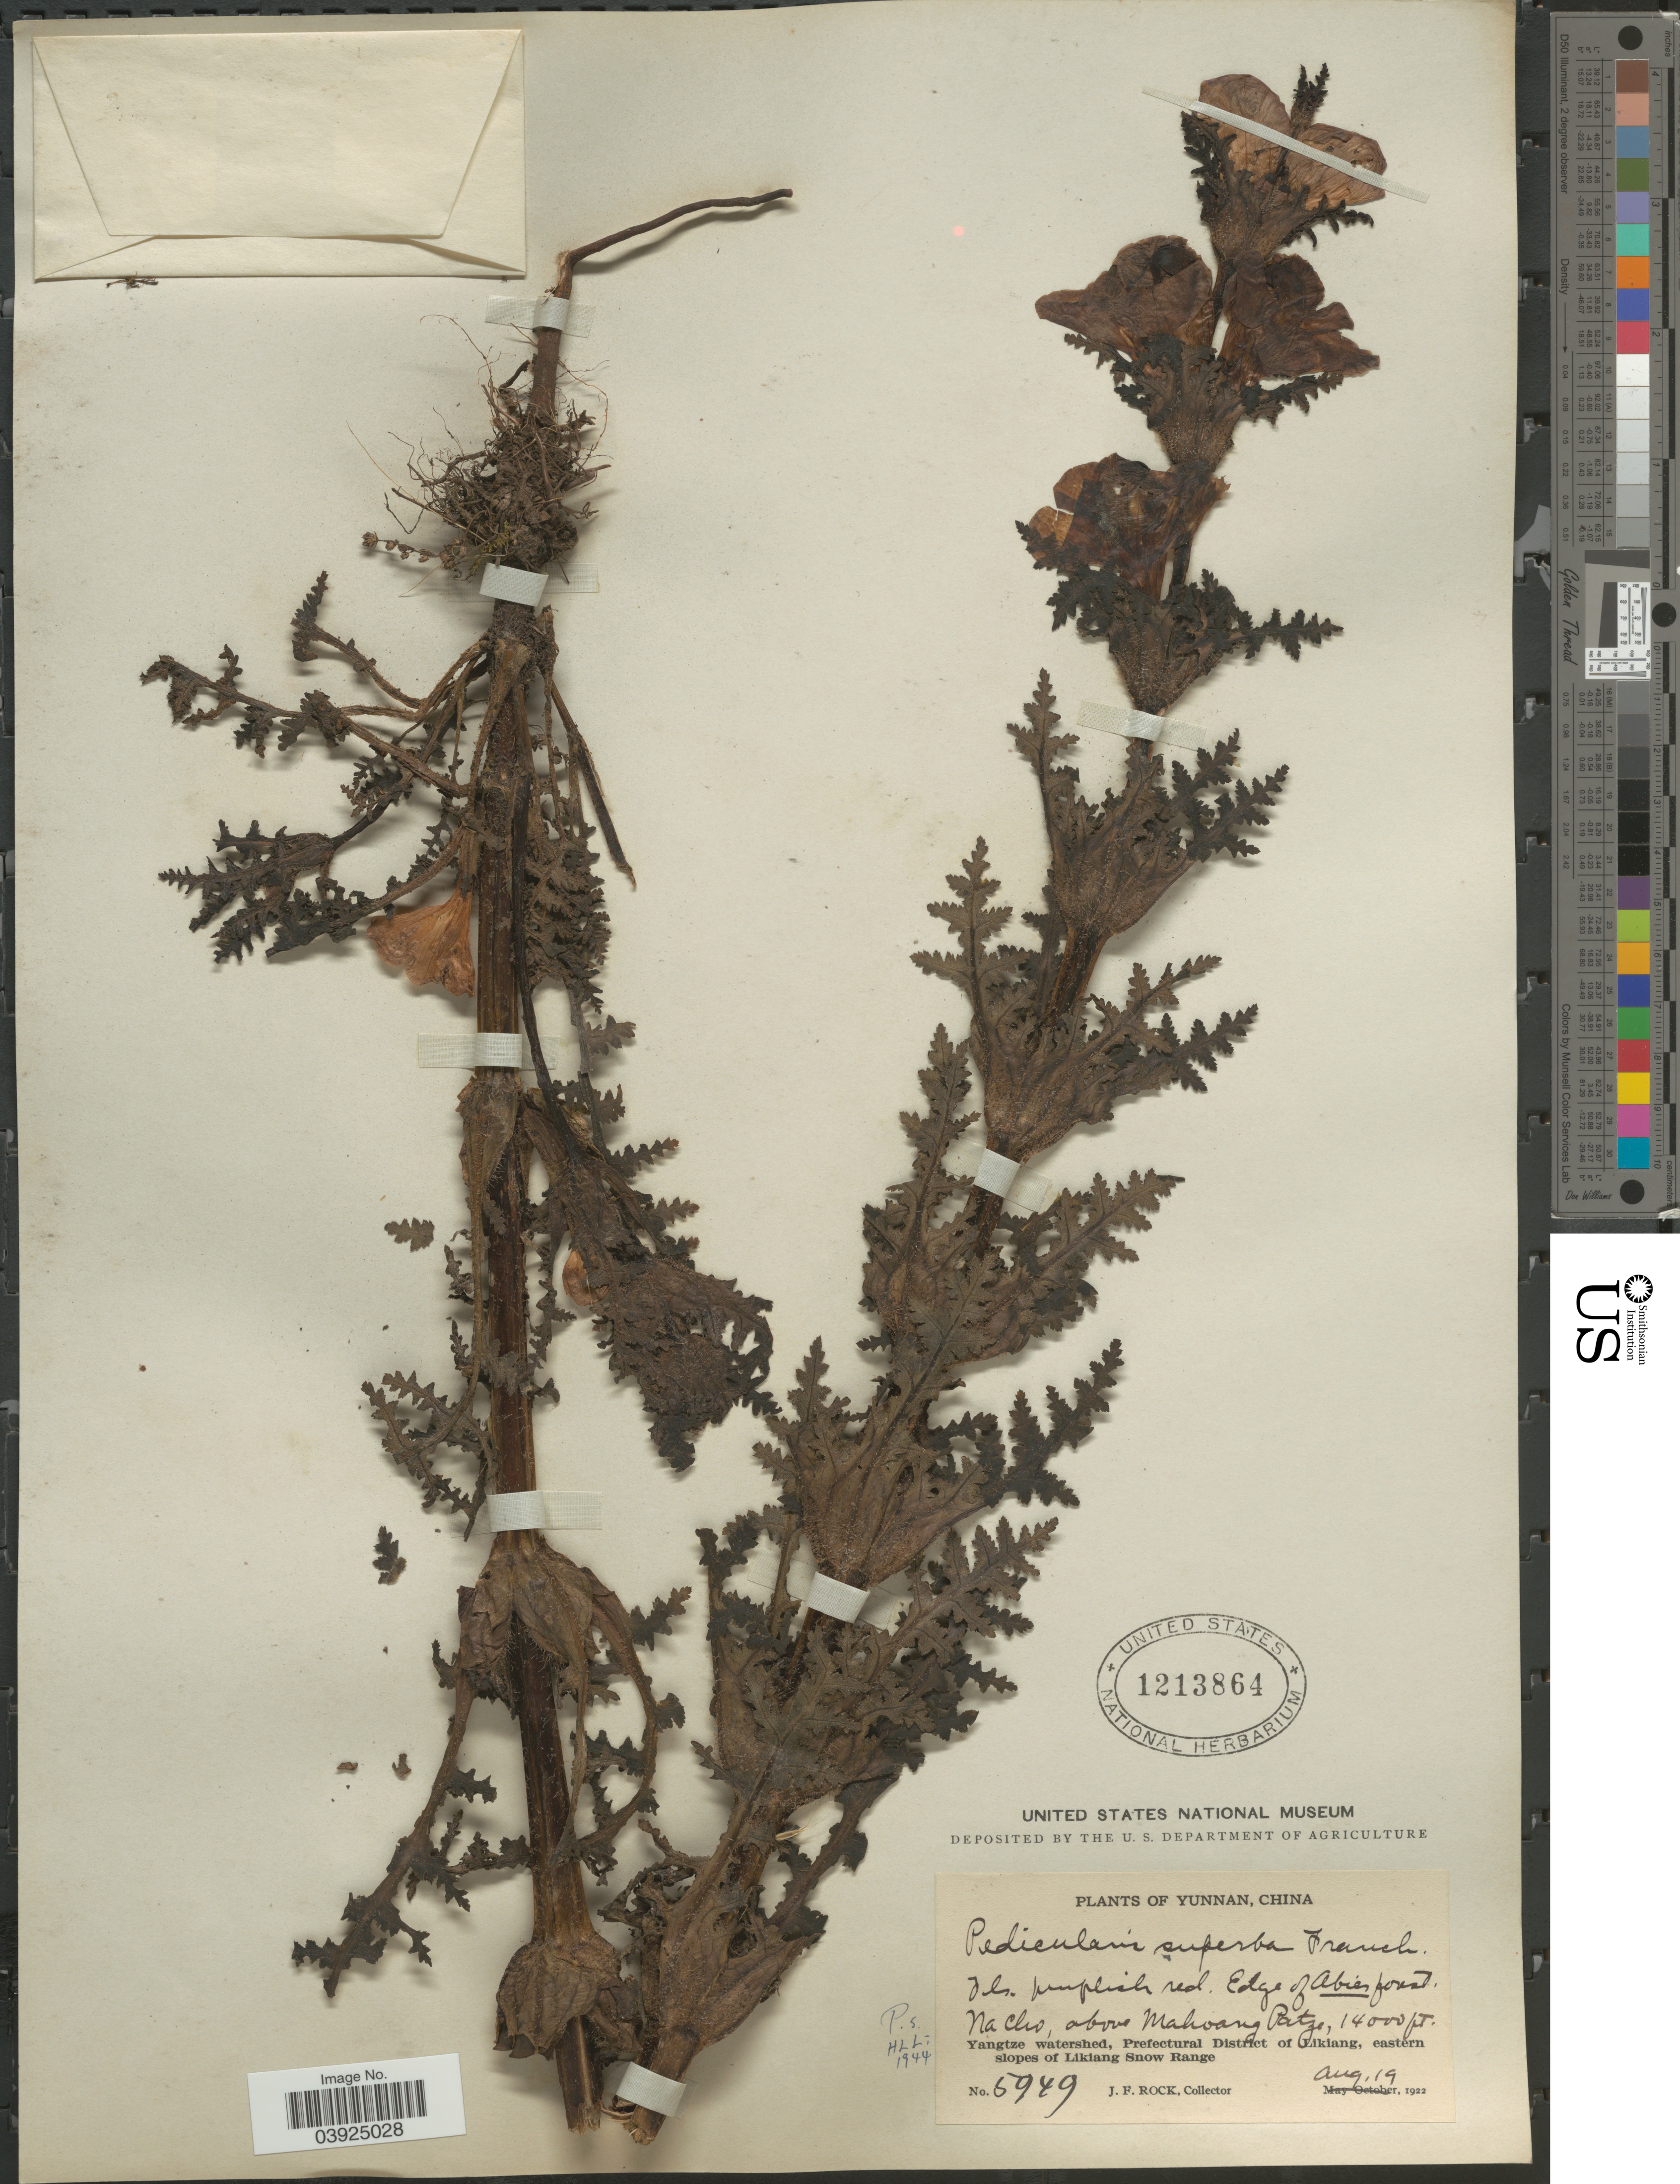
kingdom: Plantae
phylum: Tracheophyta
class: Magnoliopsida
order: Lamiales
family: Orobanchaceae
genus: Pedicularis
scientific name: Pedicularis superba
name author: Franch. ex Maxim.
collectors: J. Rock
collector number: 5949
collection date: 1922-08-19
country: China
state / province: Yunnan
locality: Na Cho, above Mahoang Patze. Yangtze watershed, Prefectural District of Likiang, eastern slopes of Likiang Snow Range.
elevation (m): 4267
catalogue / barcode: US 1213864